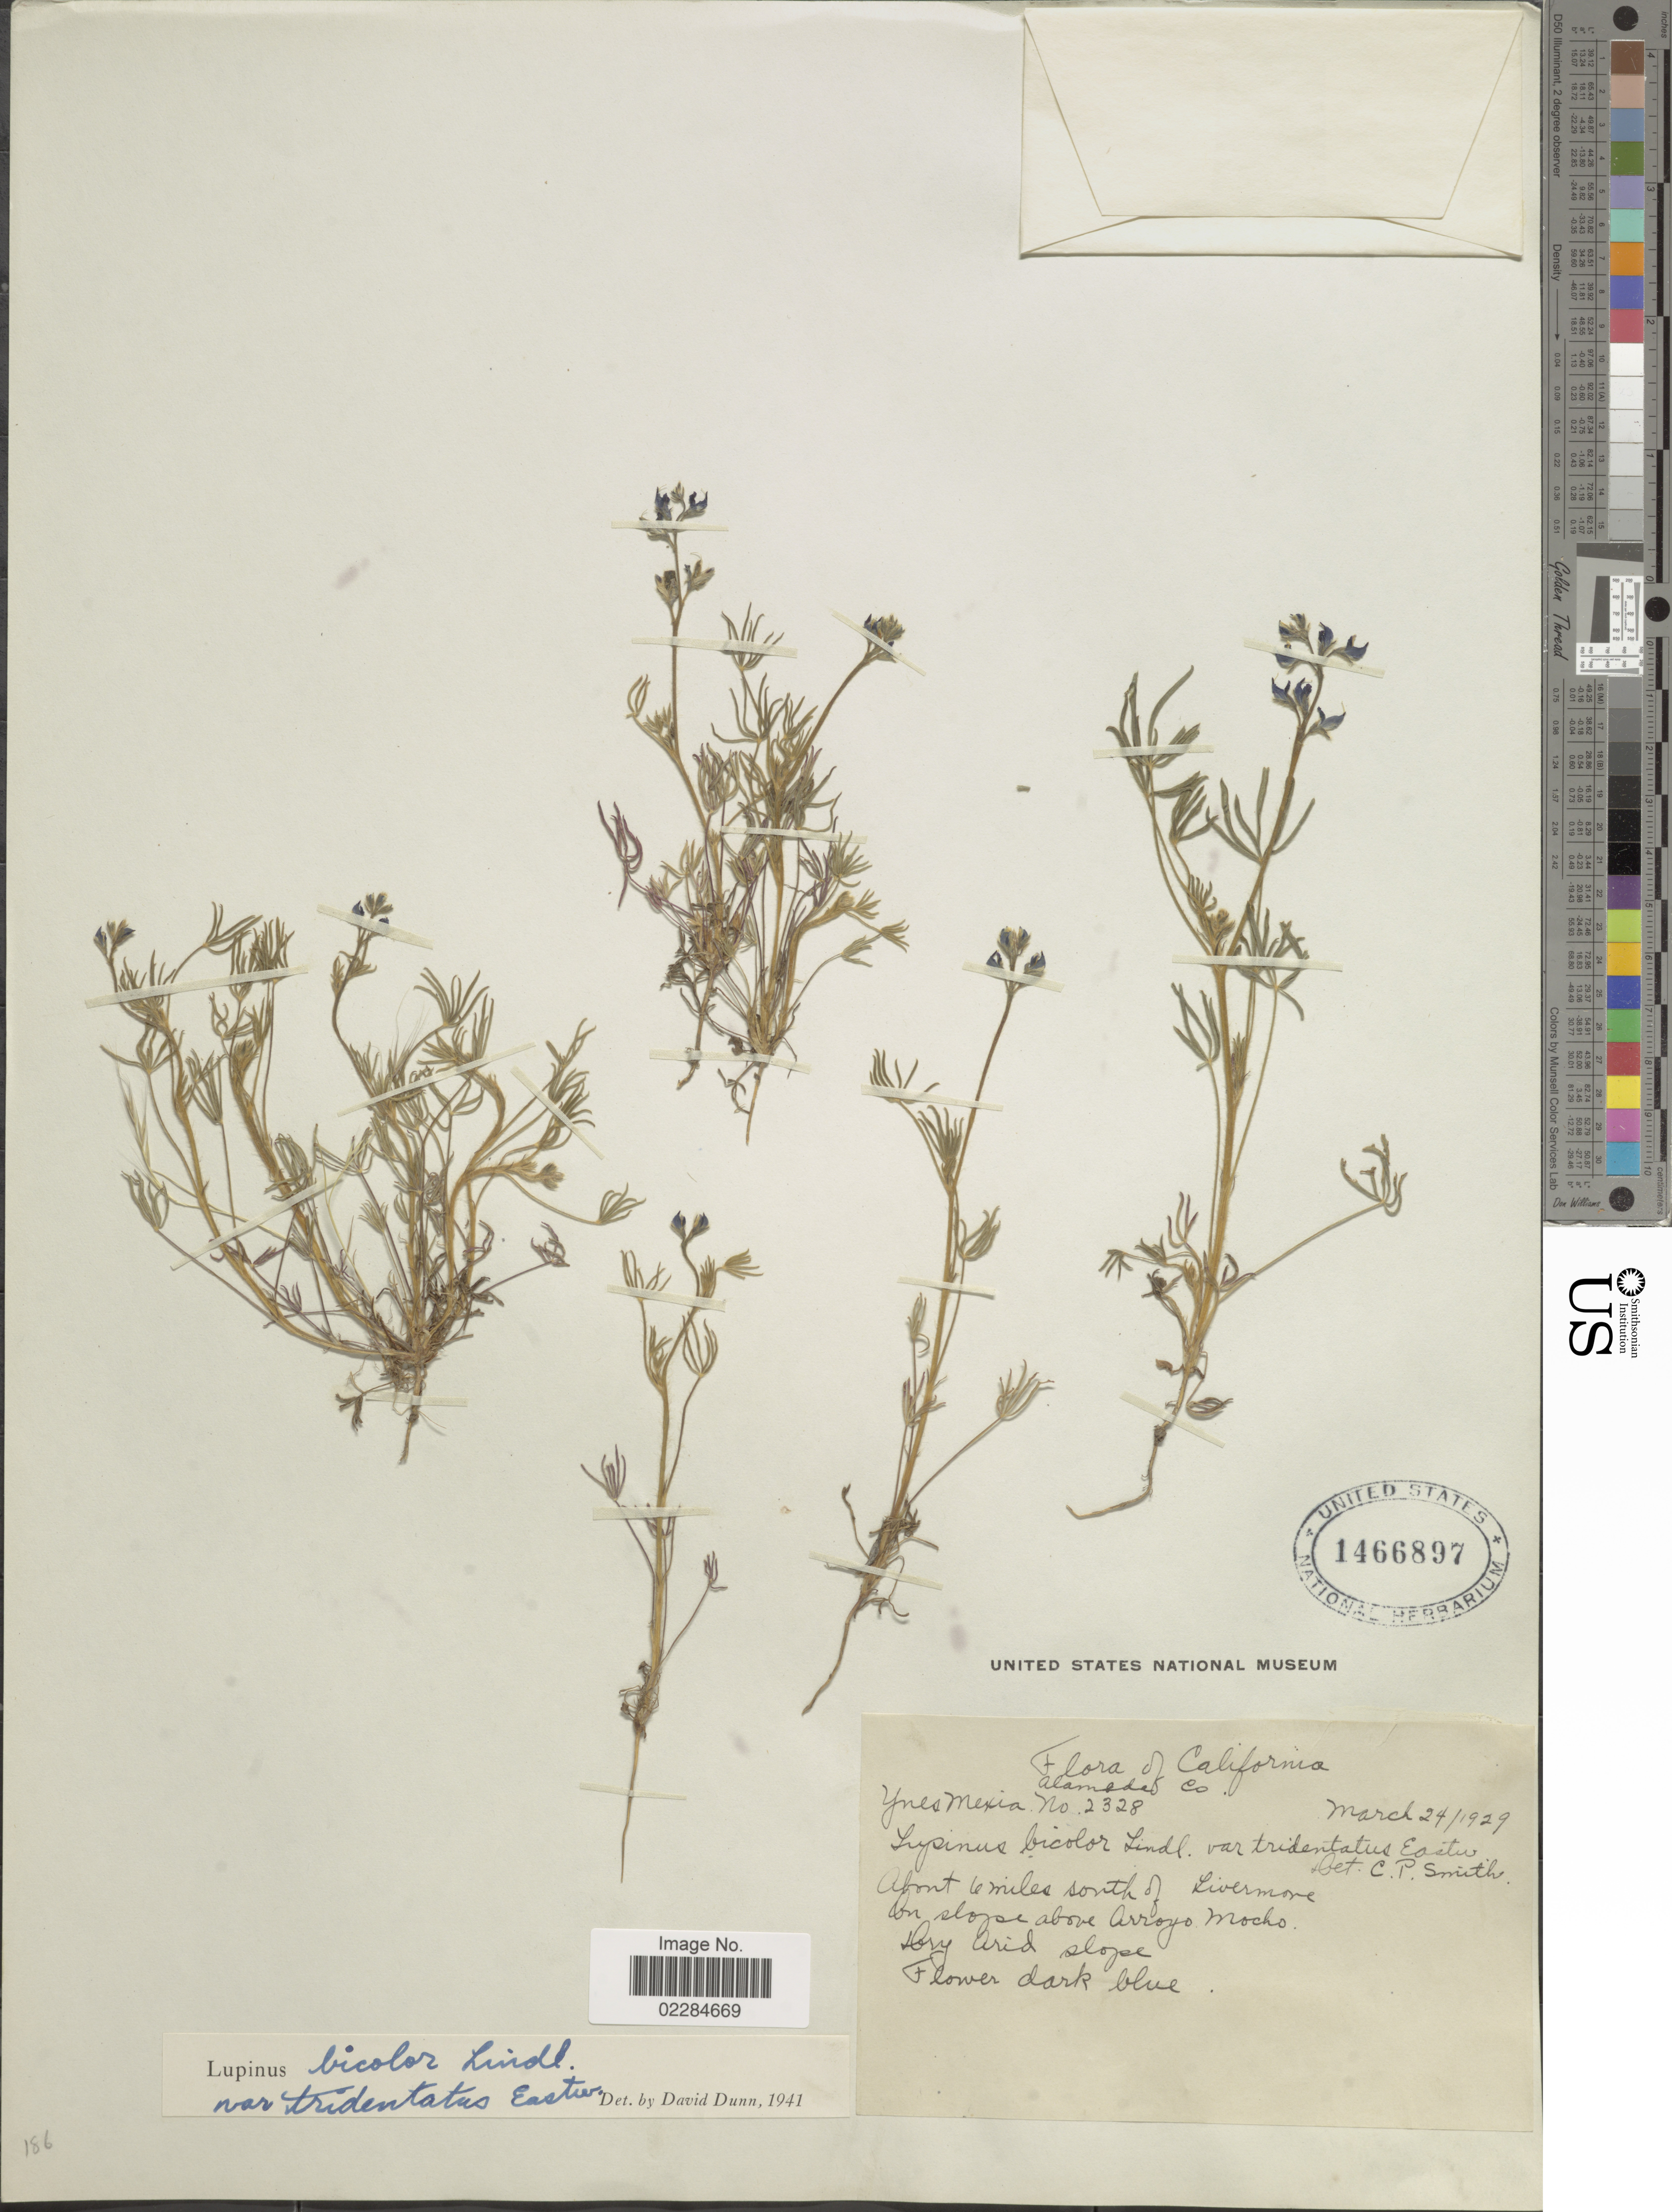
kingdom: Plantae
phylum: Tracheophyta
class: Magnoliopsida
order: Fabales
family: Fabaceae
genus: Lupinus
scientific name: Lupinus bicolor var. tridentatus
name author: Lindl.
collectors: Y. Mexia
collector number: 2328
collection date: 1929-03-24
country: United States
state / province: California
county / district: Alameda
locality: Alameda Co. About 6 miles south of Livermore on slope above Arroyo Mocho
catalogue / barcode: US 1466897